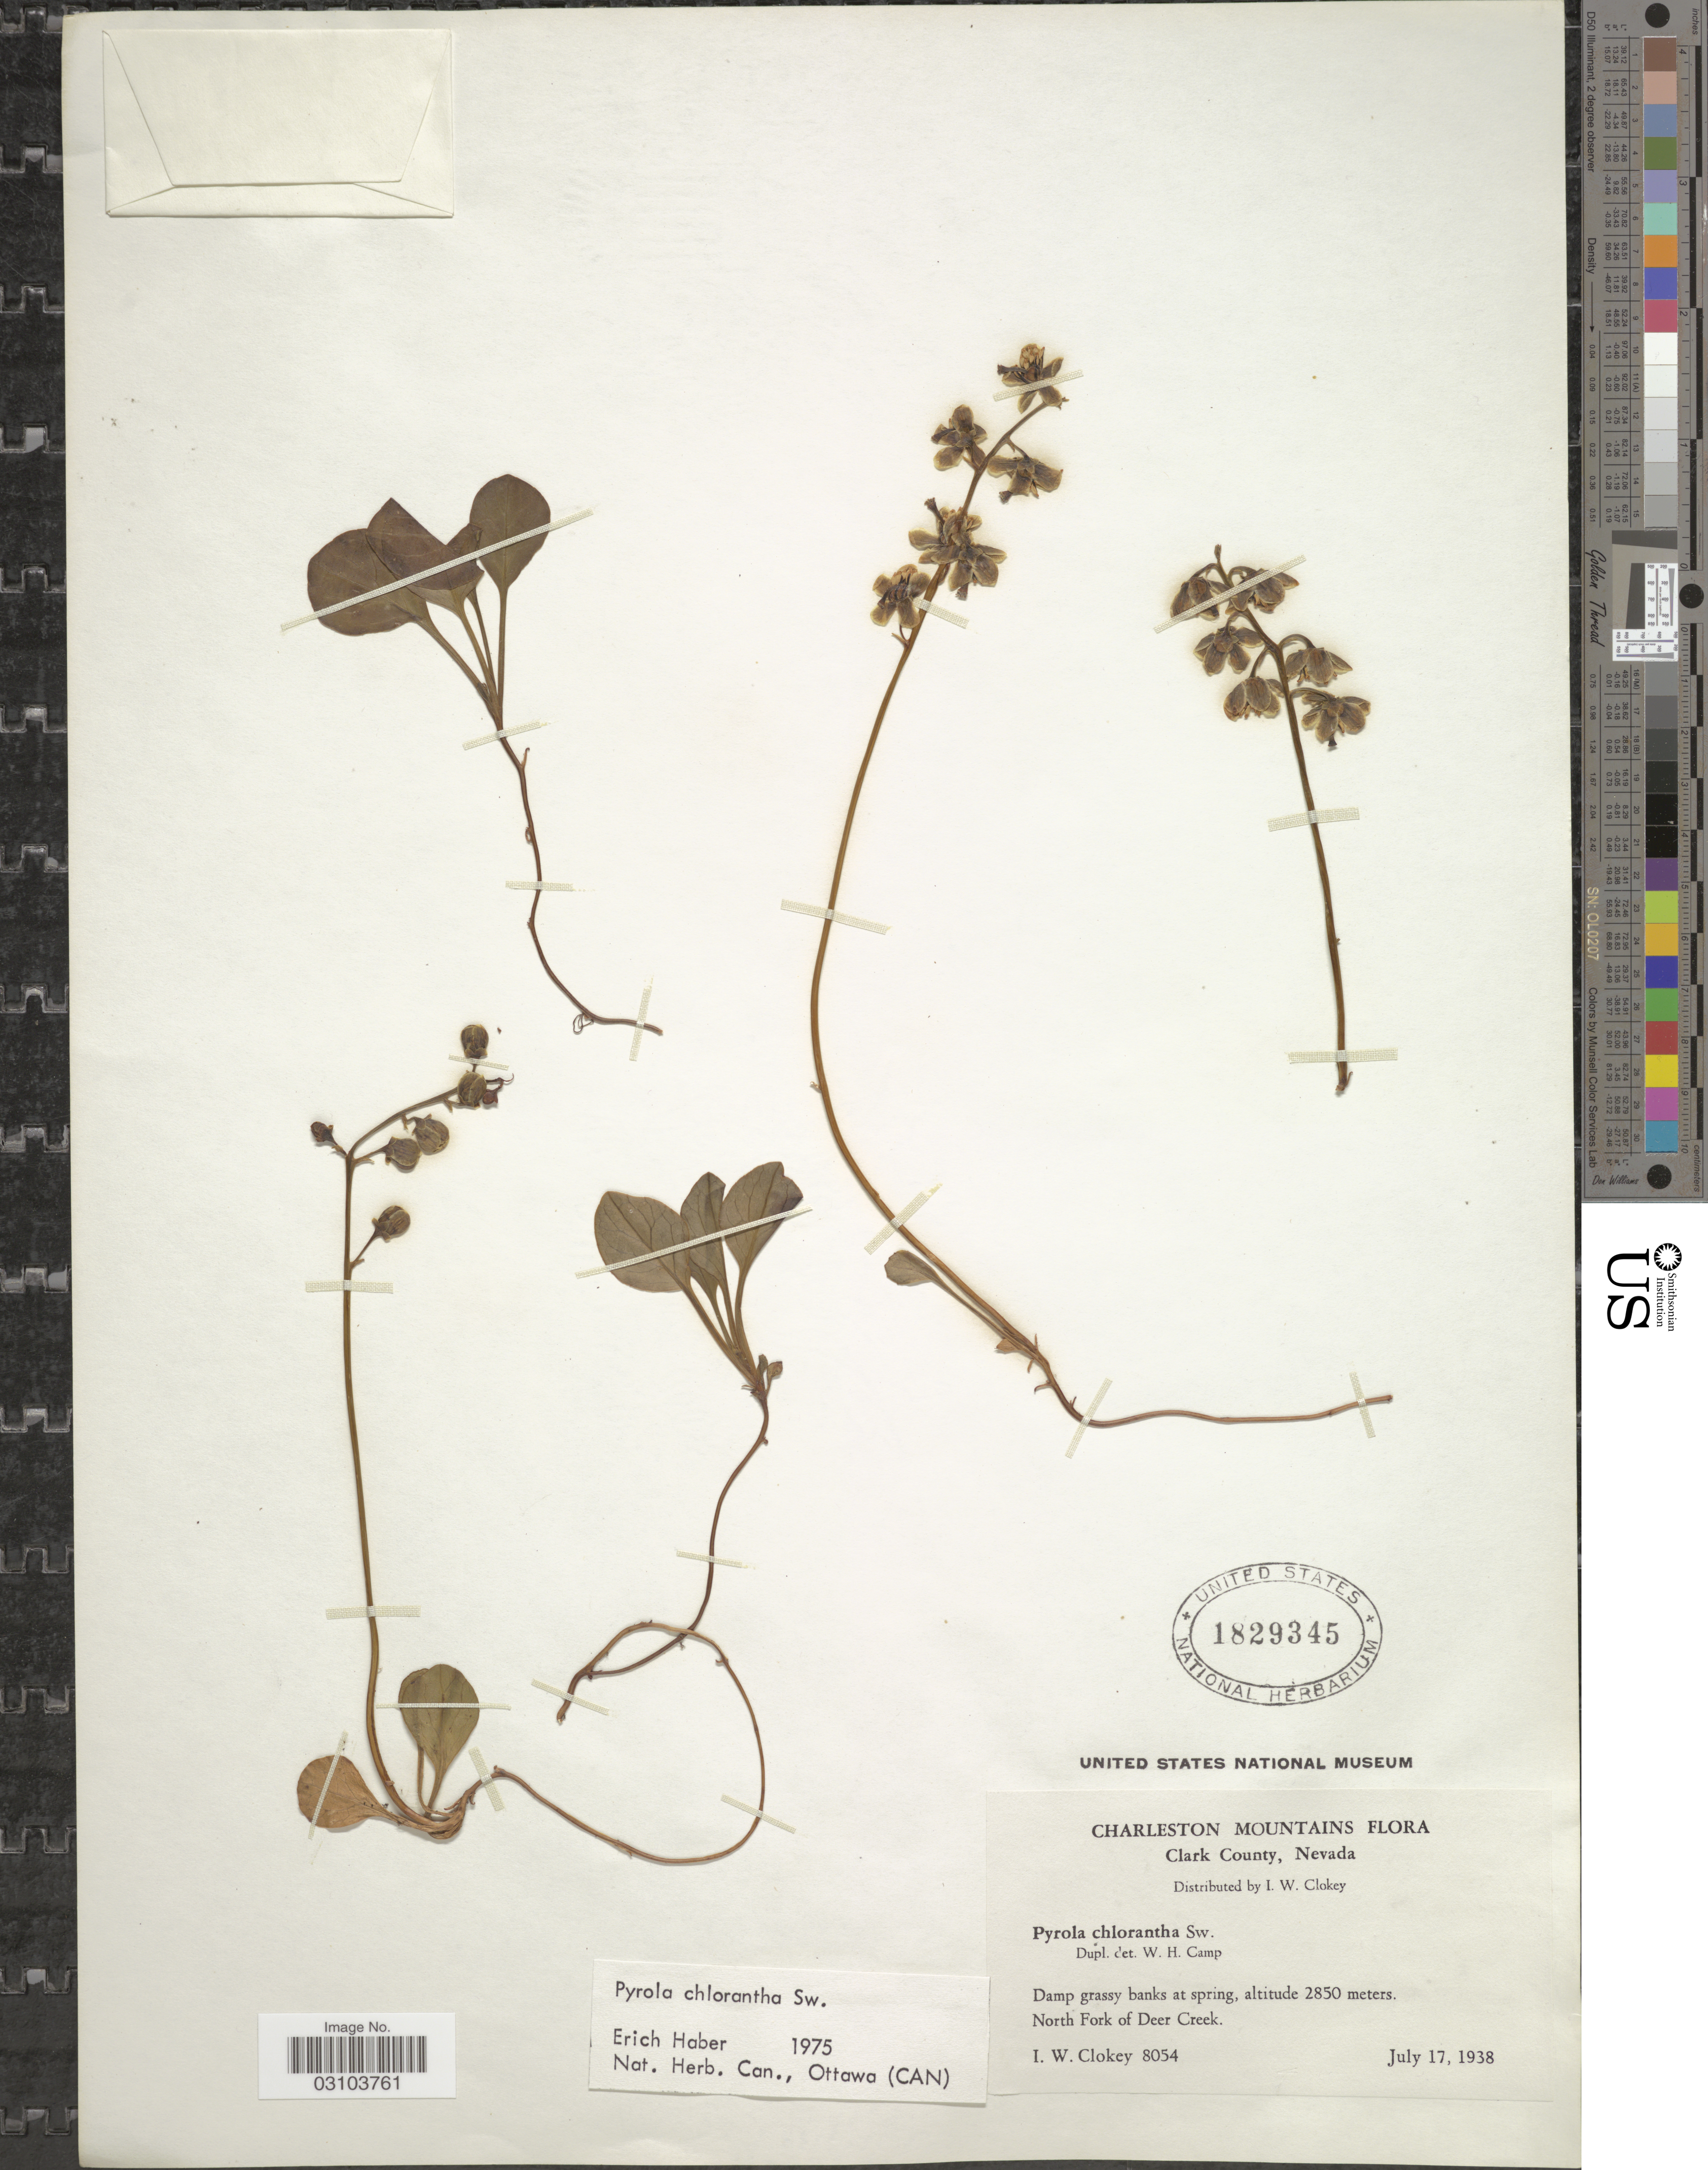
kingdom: Plantae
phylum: Tracheophyta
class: Magnoliopsida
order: Ericales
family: Ericaceae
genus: Pyrola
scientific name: Pyrola chlorantha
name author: Schweigg.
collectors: I. W. Clokey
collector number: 8054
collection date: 1938-07-17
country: United States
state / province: Nevada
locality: Charleston Mountains. Clark County. North Fork of Deer Creek.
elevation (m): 2850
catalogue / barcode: US 1829345